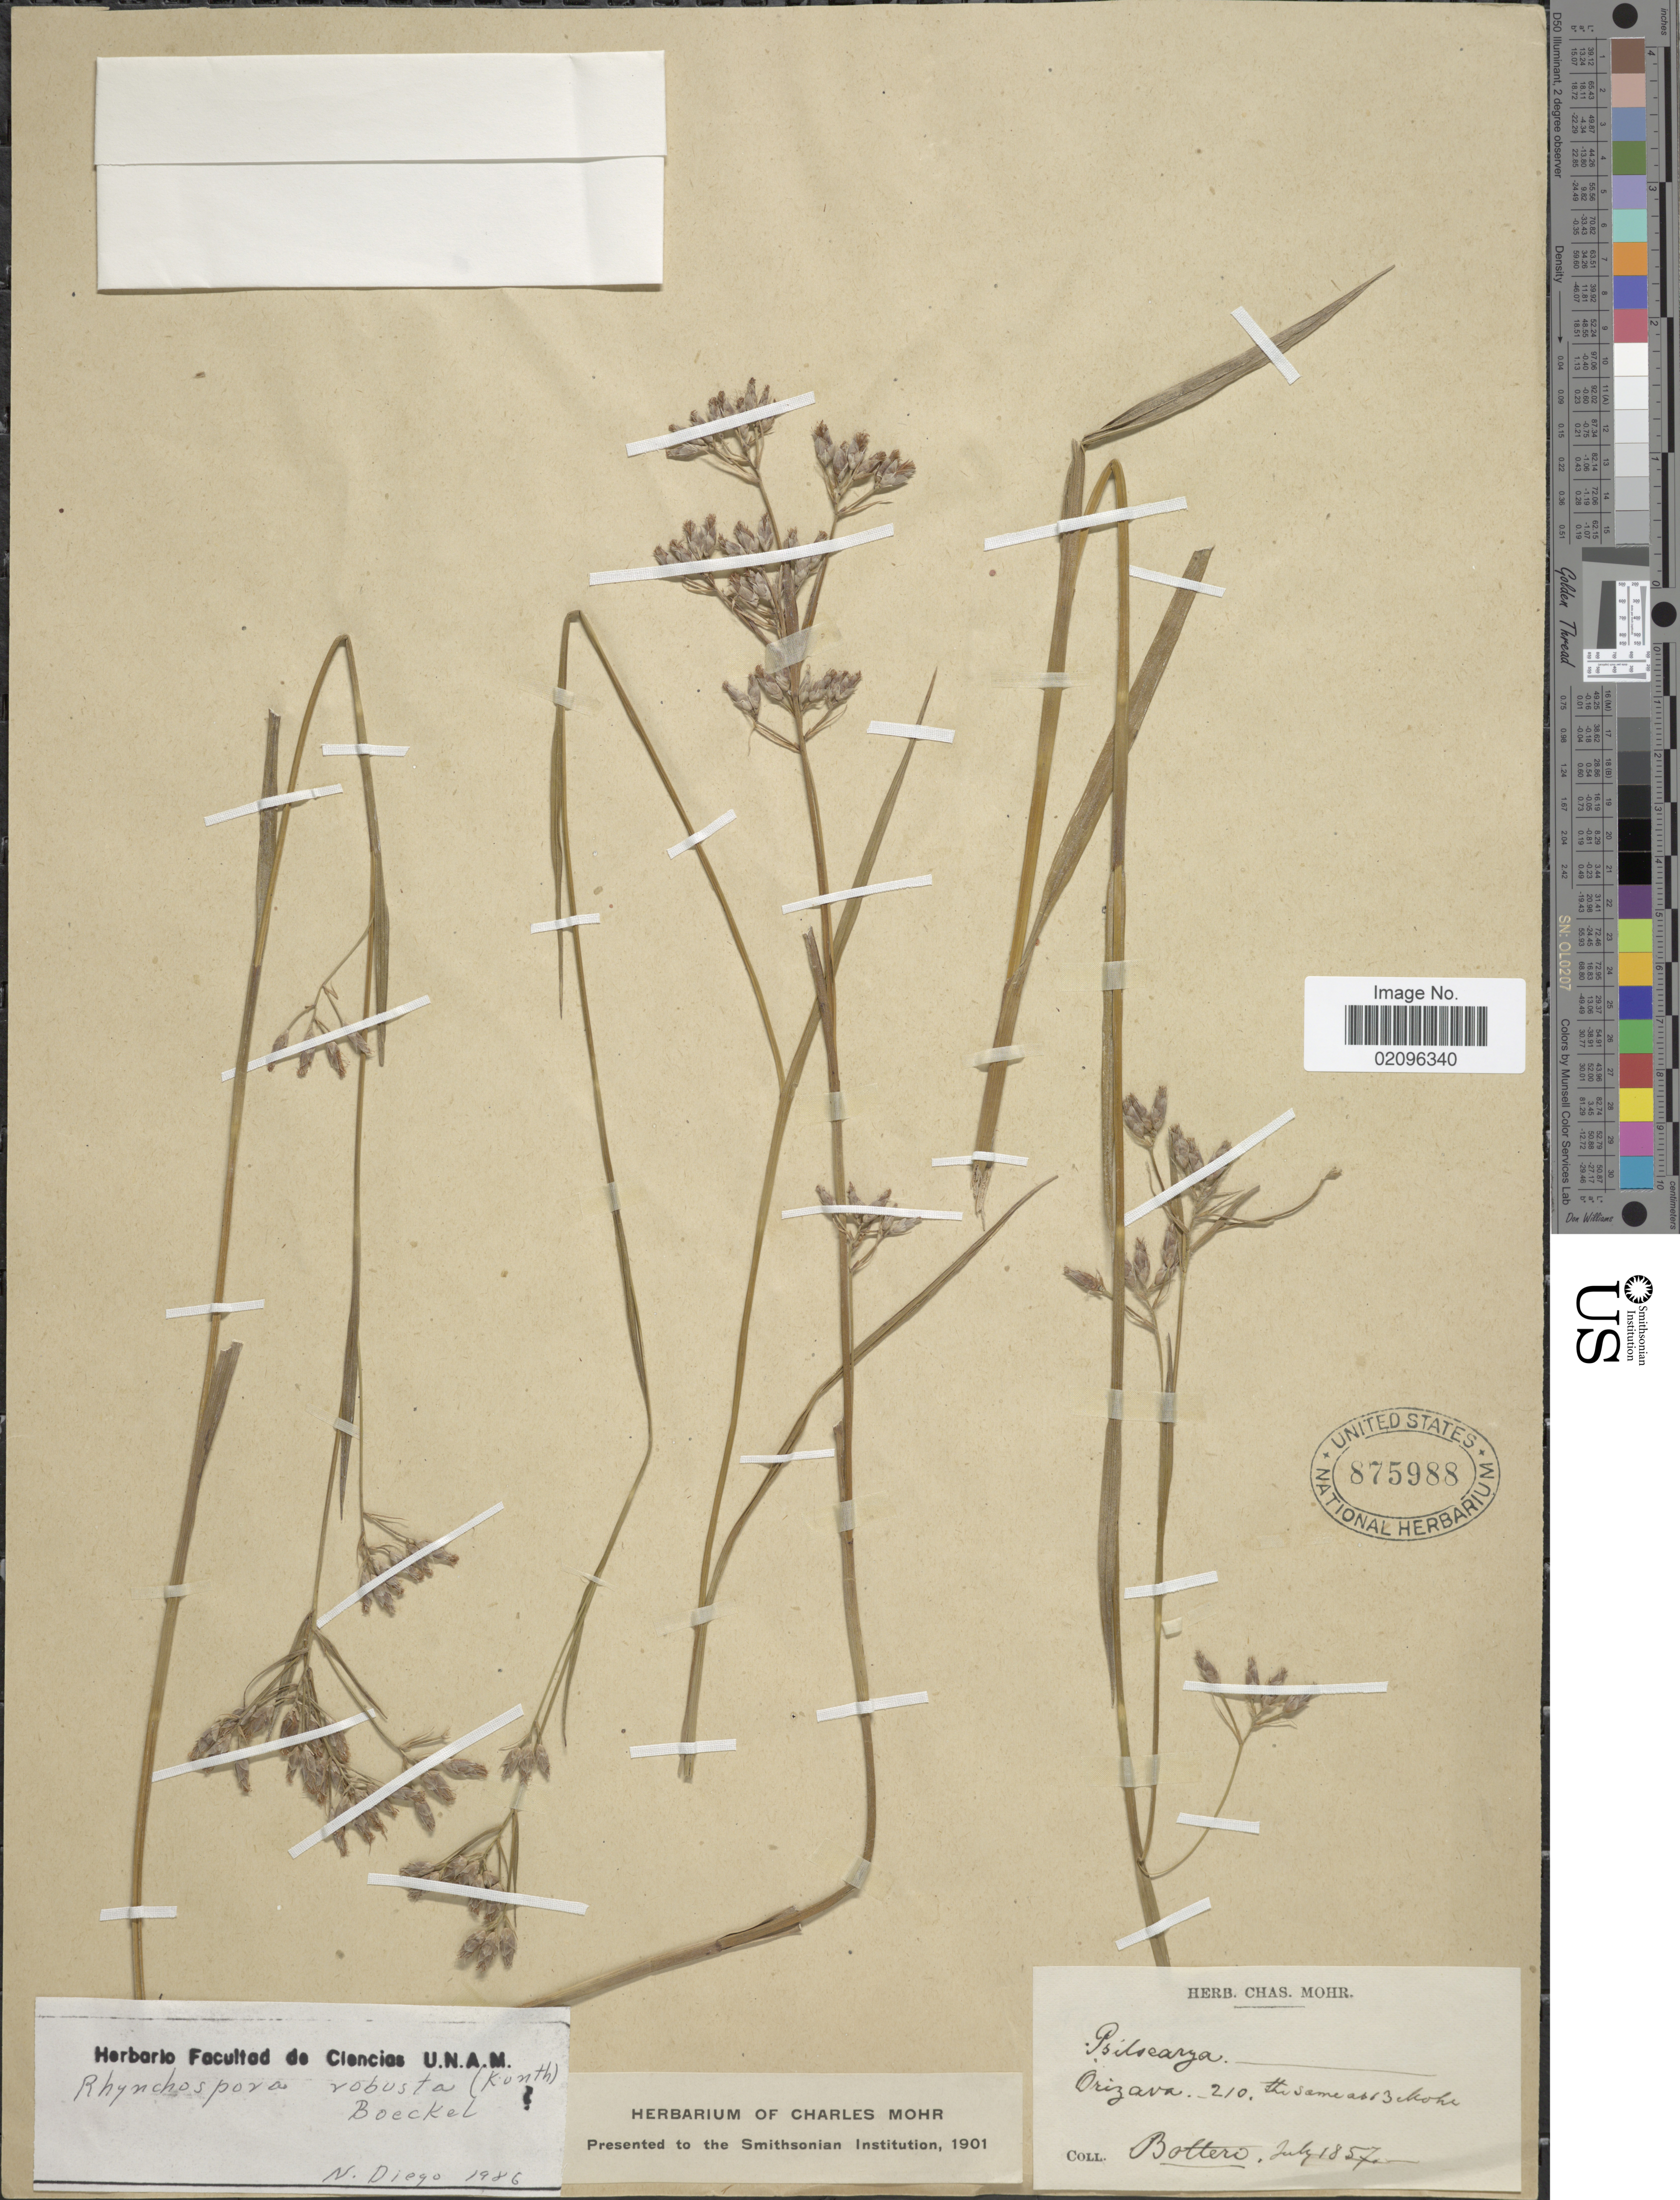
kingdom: Plantae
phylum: Tracheophyta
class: Liliopsida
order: Poales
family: Cyperaceae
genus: Rhynchospora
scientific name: Rhynchospora robusta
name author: (Kunth) Boeckeler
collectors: -. Botteri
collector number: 210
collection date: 1857-07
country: Mexico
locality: Orizaba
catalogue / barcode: US 875988